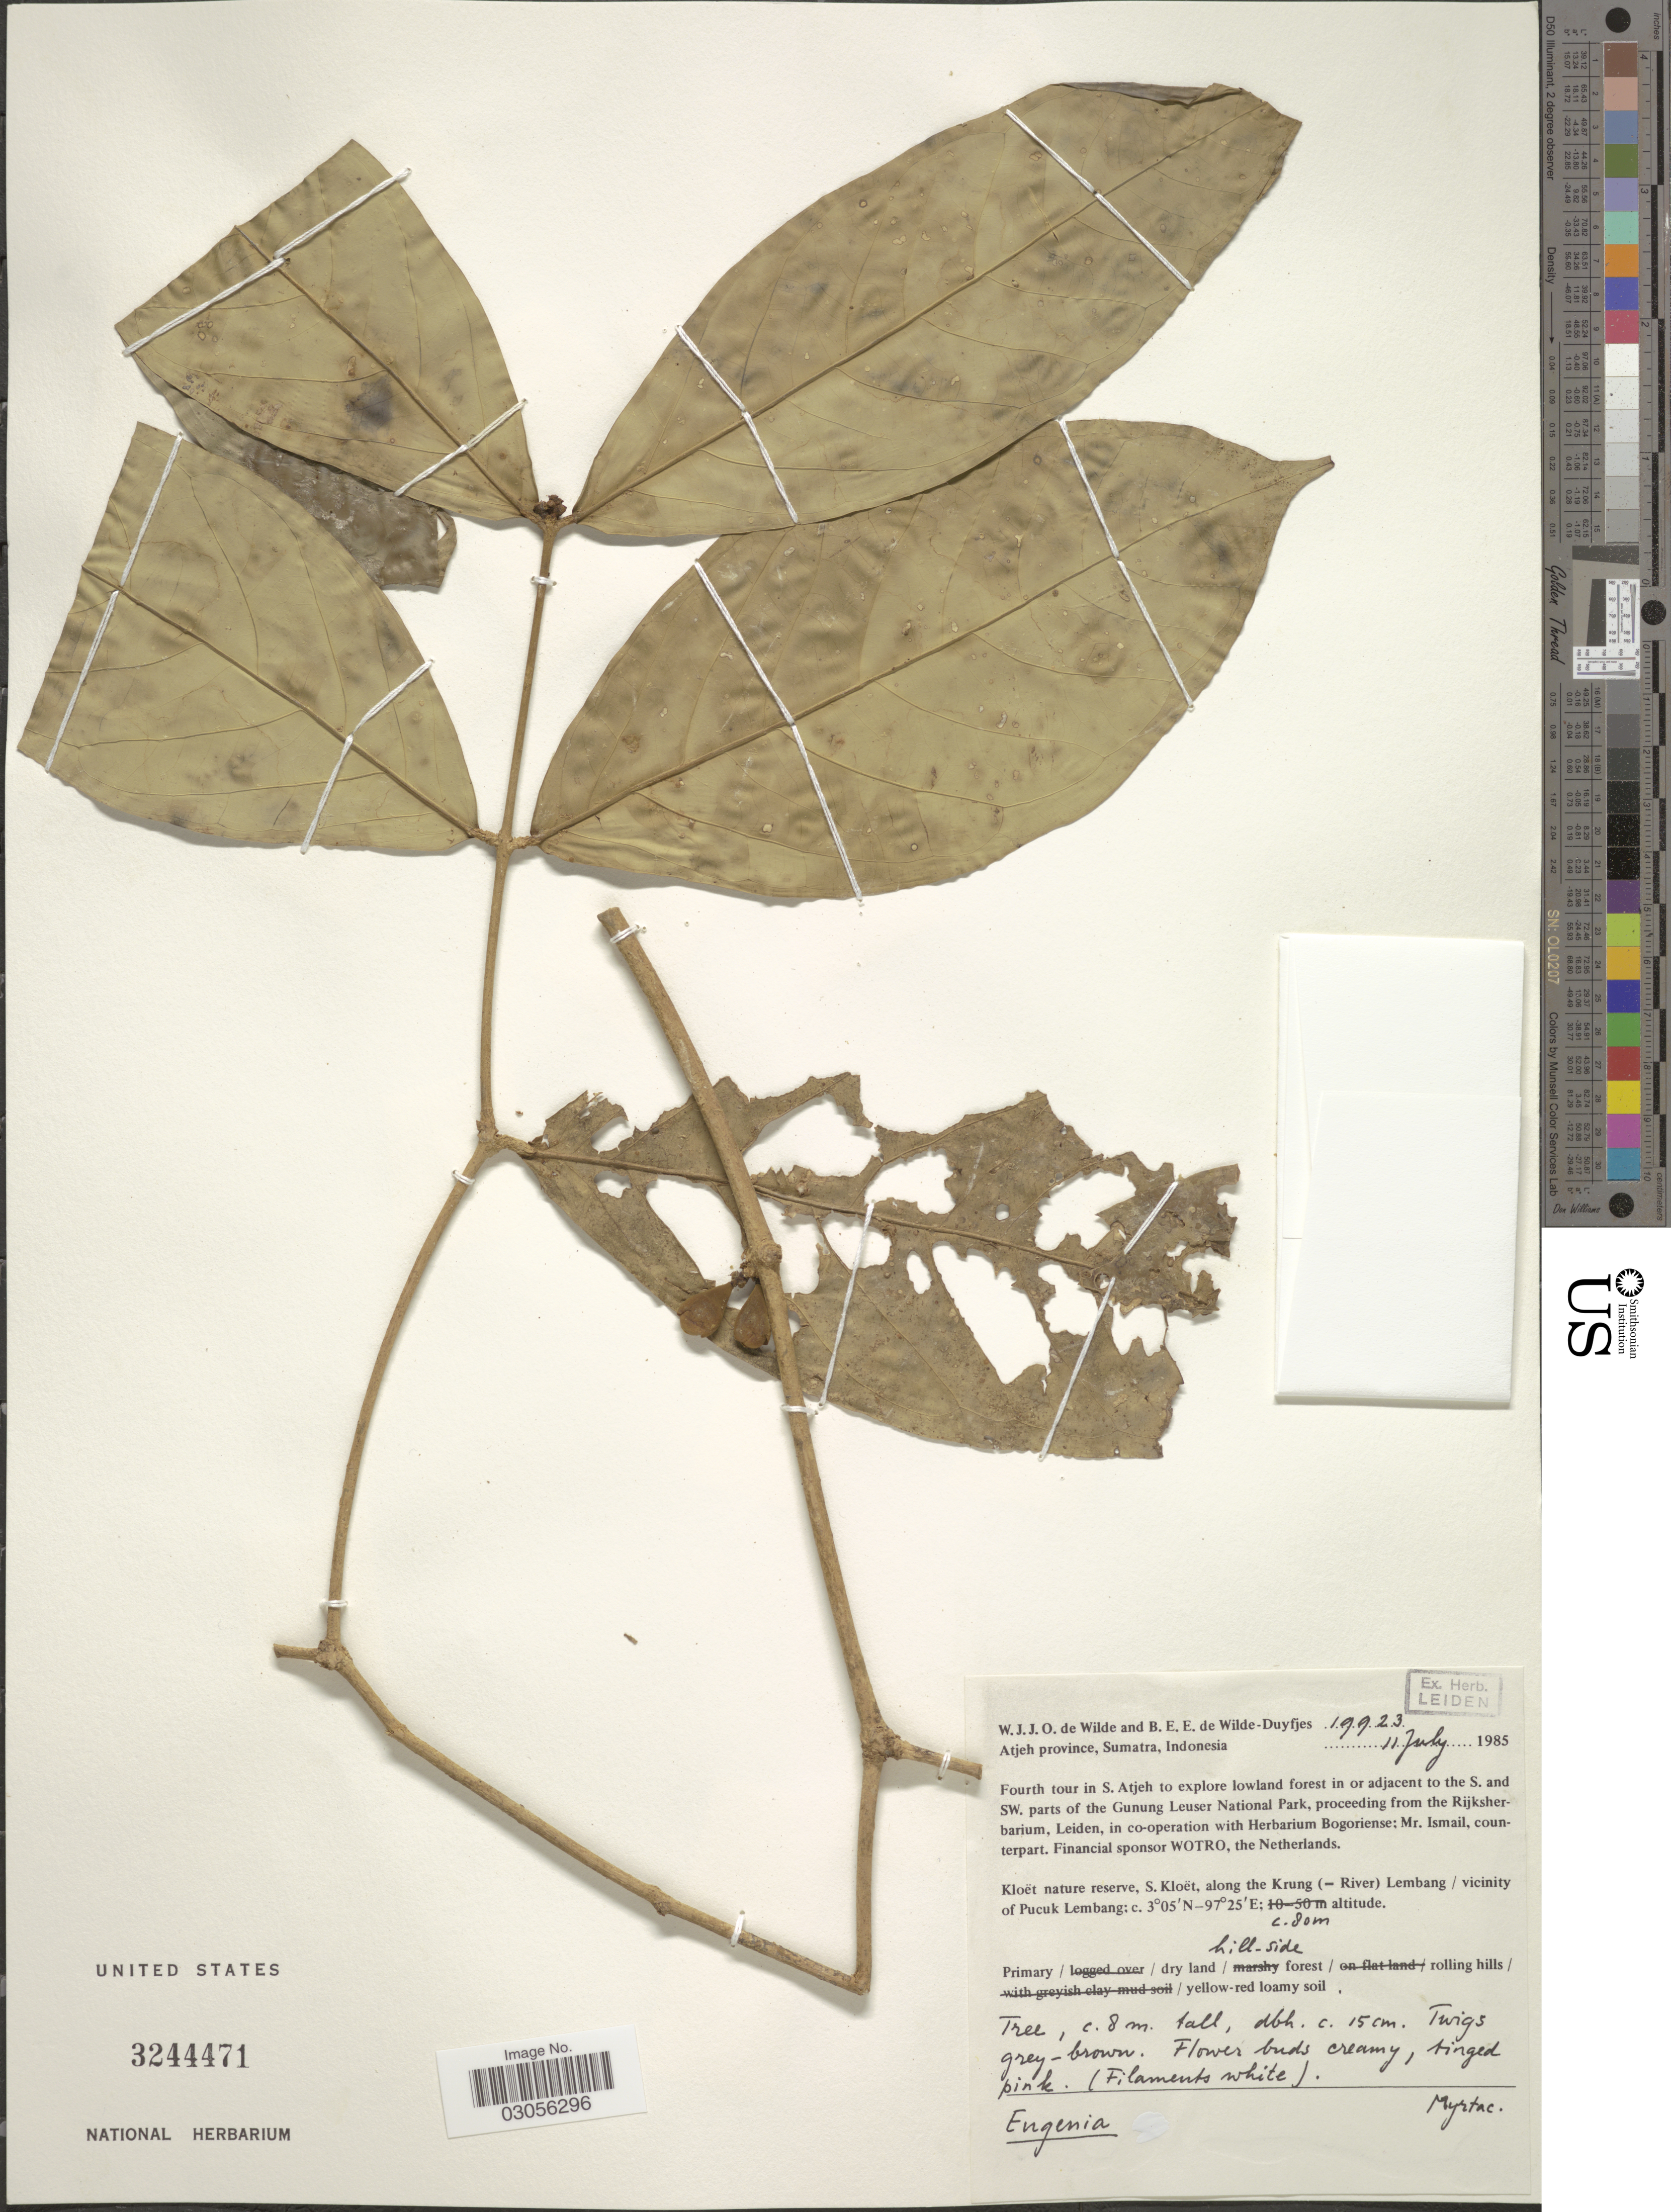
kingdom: Plantae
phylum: Tracheophyta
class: Magnoliopsida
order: Myrtales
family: Myrtaceae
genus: Syzygium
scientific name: Syzygium sp.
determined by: Strong, M. T., (US), Smithsonian Institution - National Museum of Natural History (UNITED STATES)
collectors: W. J. de Wilde & B. E. de Wilde-Duyfjes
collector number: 19923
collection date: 1985-07-11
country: Indonesia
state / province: Sumatra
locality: Atjeh Province, Sumatra. Kloët nature reserve, S. Kloët, along the Krung (= River) Lembang/ vicinity of Pucuk Lembang.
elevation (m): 80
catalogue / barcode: US 3244471